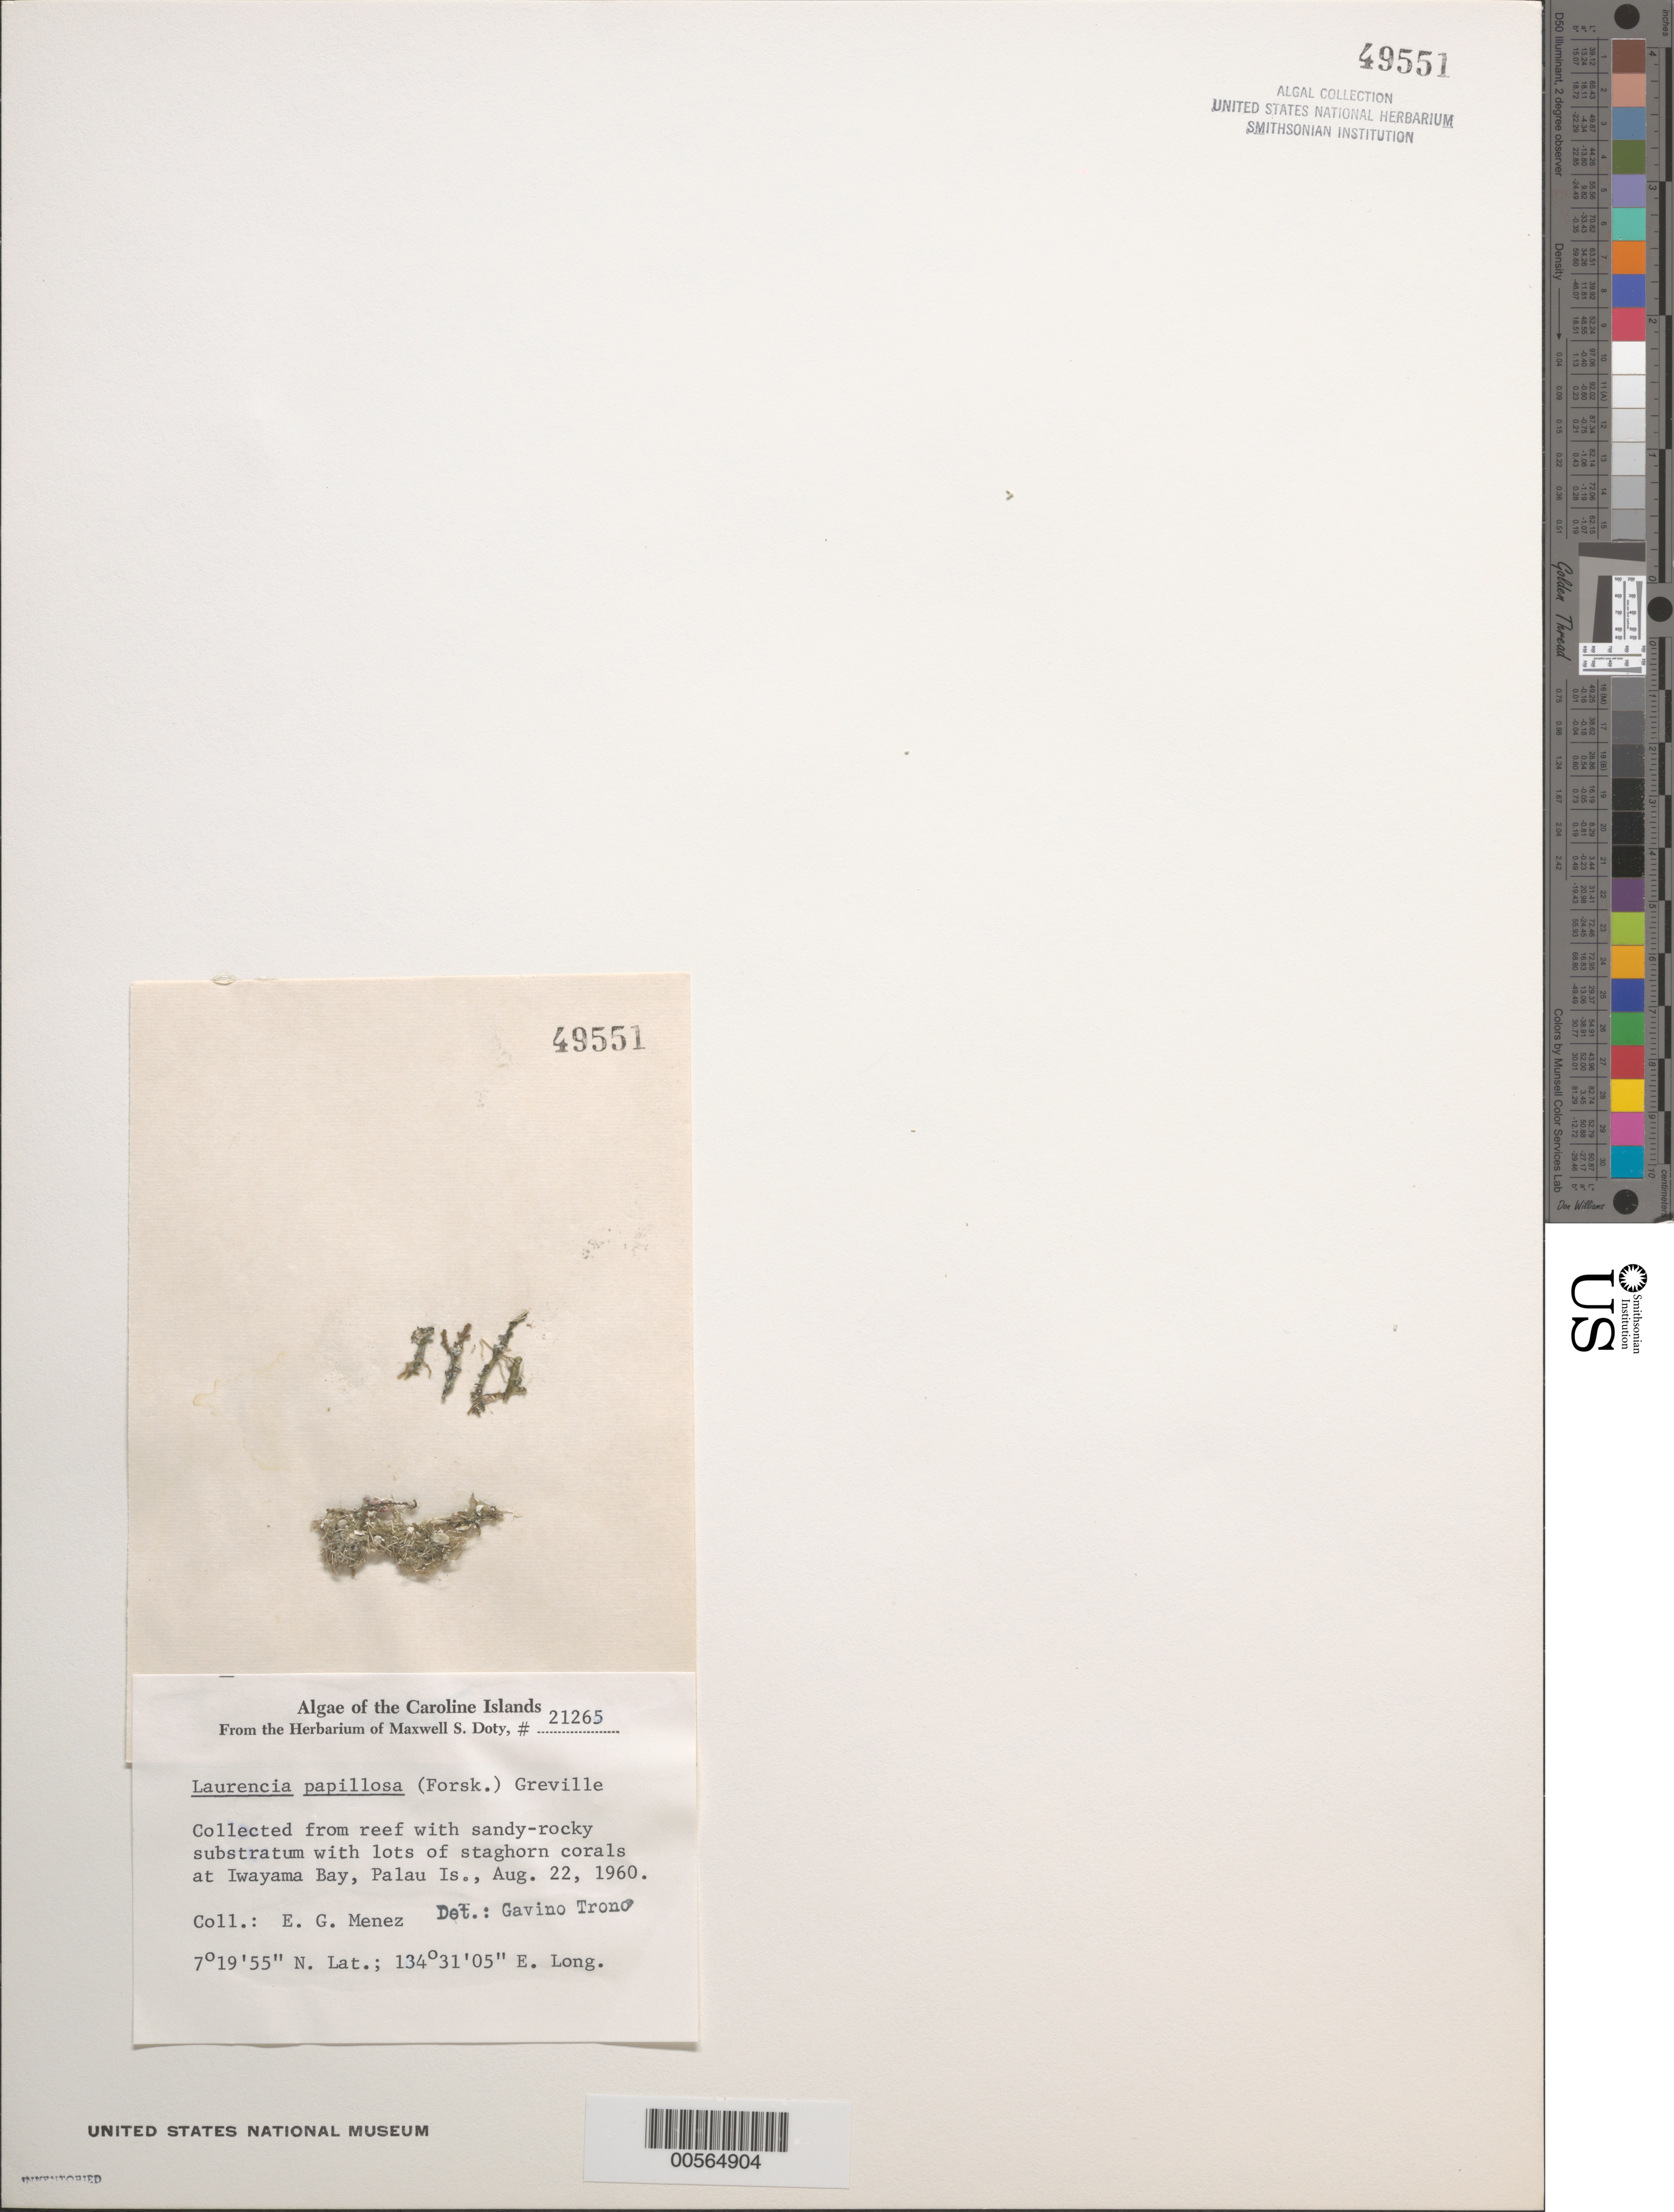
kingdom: Plantae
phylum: Rhodophyta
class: Florideophyceae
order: Ceramiales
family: Rhodomelaceae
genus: Palisada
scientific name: Palisada perforata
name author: (Bory) K.W. Nam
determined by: Algae name updating Project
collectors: Meñez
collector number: MSD 21265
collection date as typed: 22 Aug 1960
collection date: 1960-08-22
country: Palau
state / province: Koror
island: Oreor (Koror)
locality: Iwayama Bay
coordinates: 7 19' 55" N, 134 31' 05" E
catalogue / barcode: US 49551